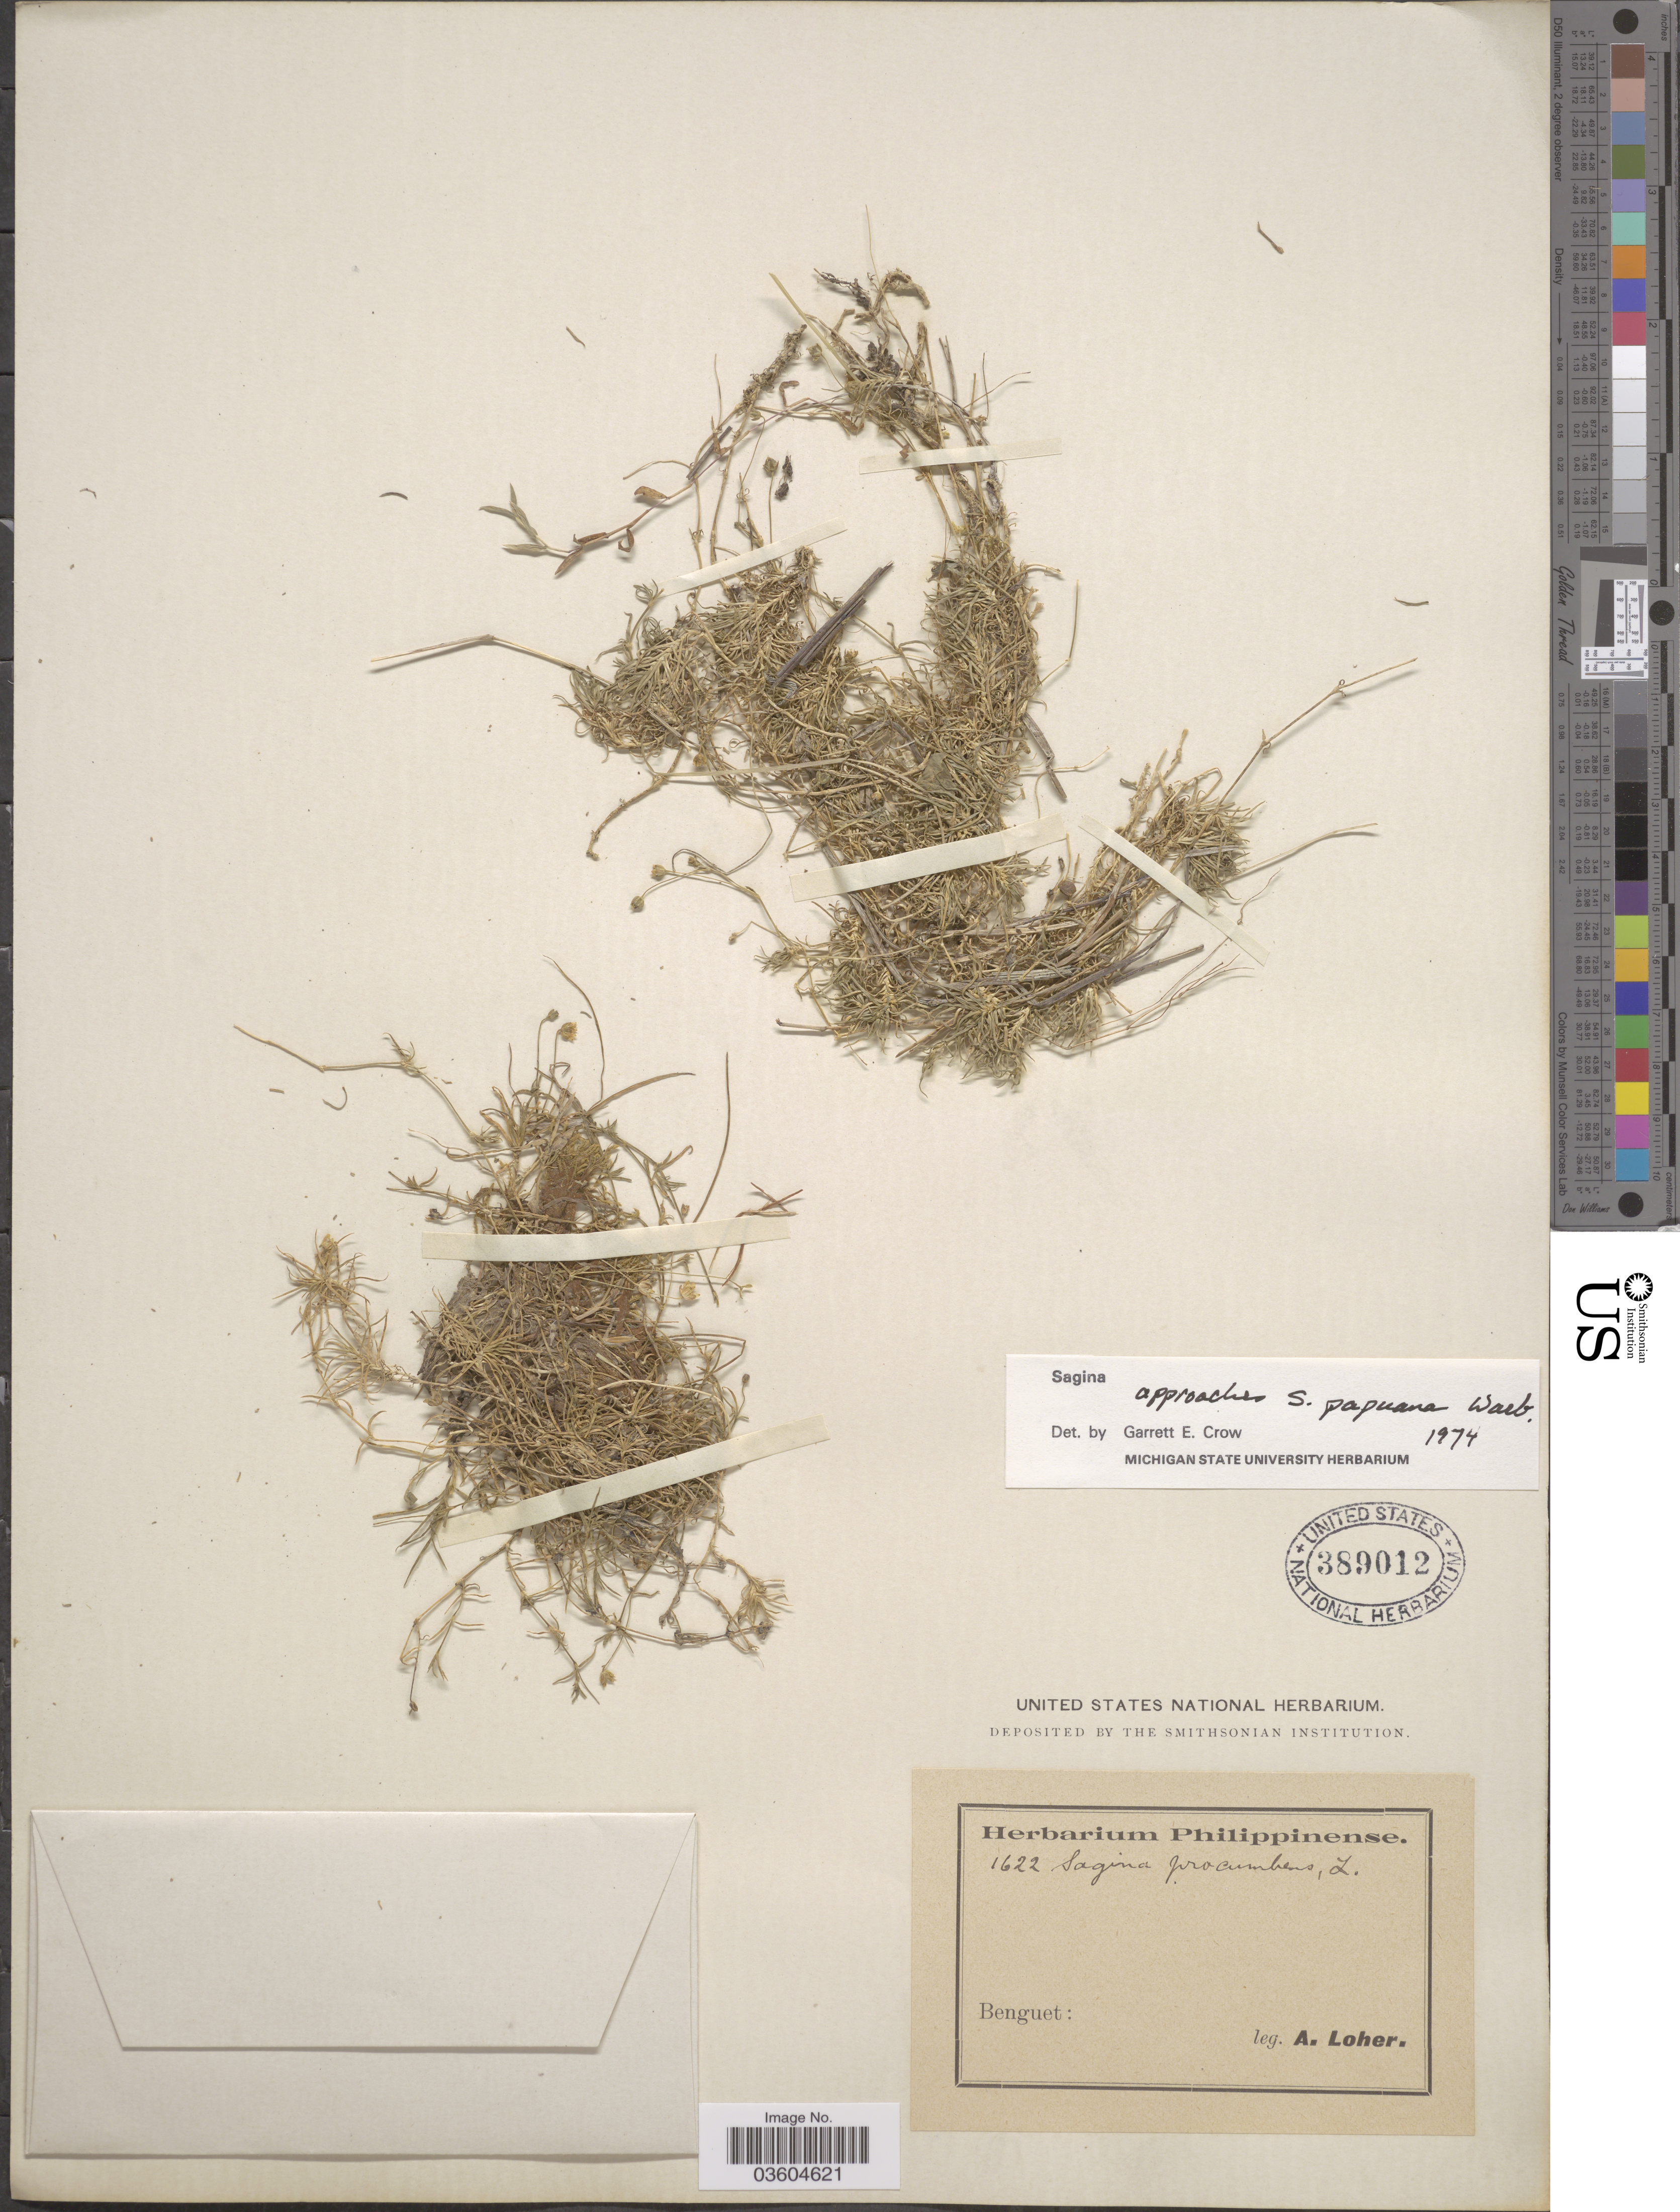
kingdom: Plantae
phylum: Tracheophyta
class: Magnoliopsida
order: Caryophyllales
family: Caryophyllaceae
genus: Sagina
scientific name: Sagina papuana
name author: Warb.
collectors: A. Loher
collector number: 1622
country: Philippines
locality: Benguet.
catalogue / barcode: US 389012